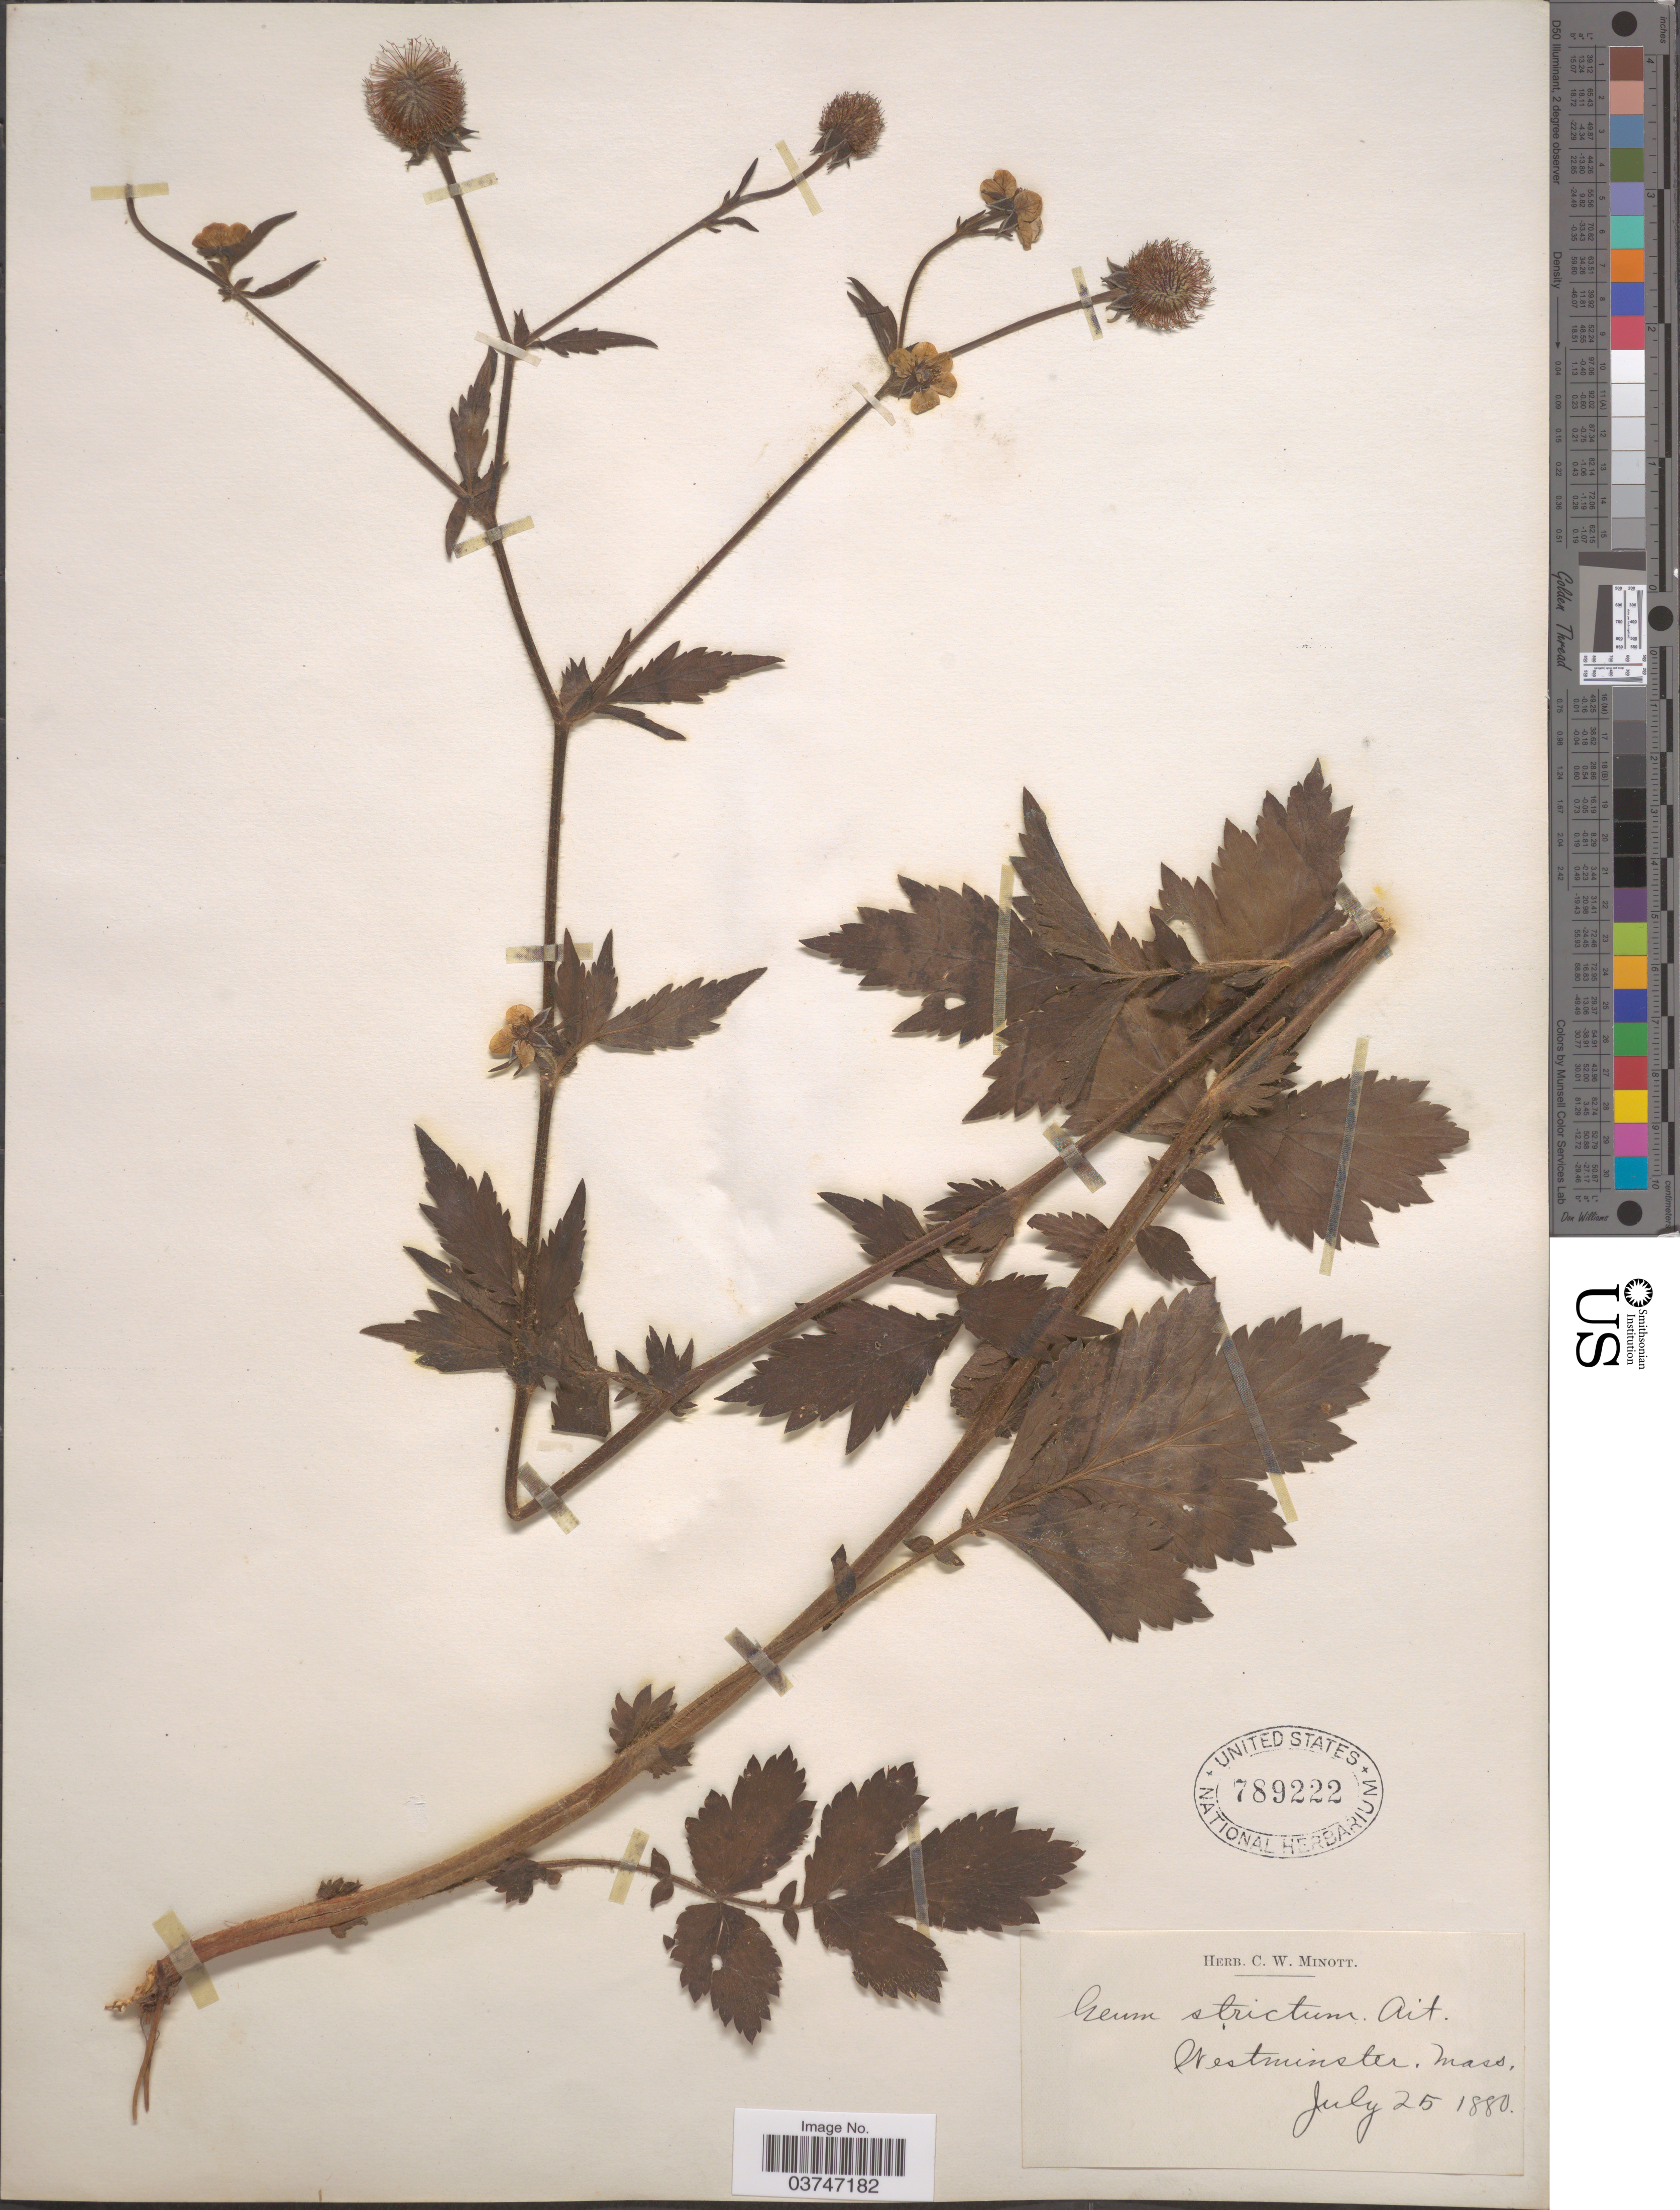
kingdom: Plantae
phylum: Tracheophyta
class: Magnoliopsida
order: Rosales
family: Rosaceae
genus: Geum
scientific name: Geum aleppicum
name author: Jacq.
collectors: ex herb. C. W. Minott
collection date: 1880-07-25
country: United States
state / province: Massachusetts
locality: Westminster.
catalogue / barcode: US 789222